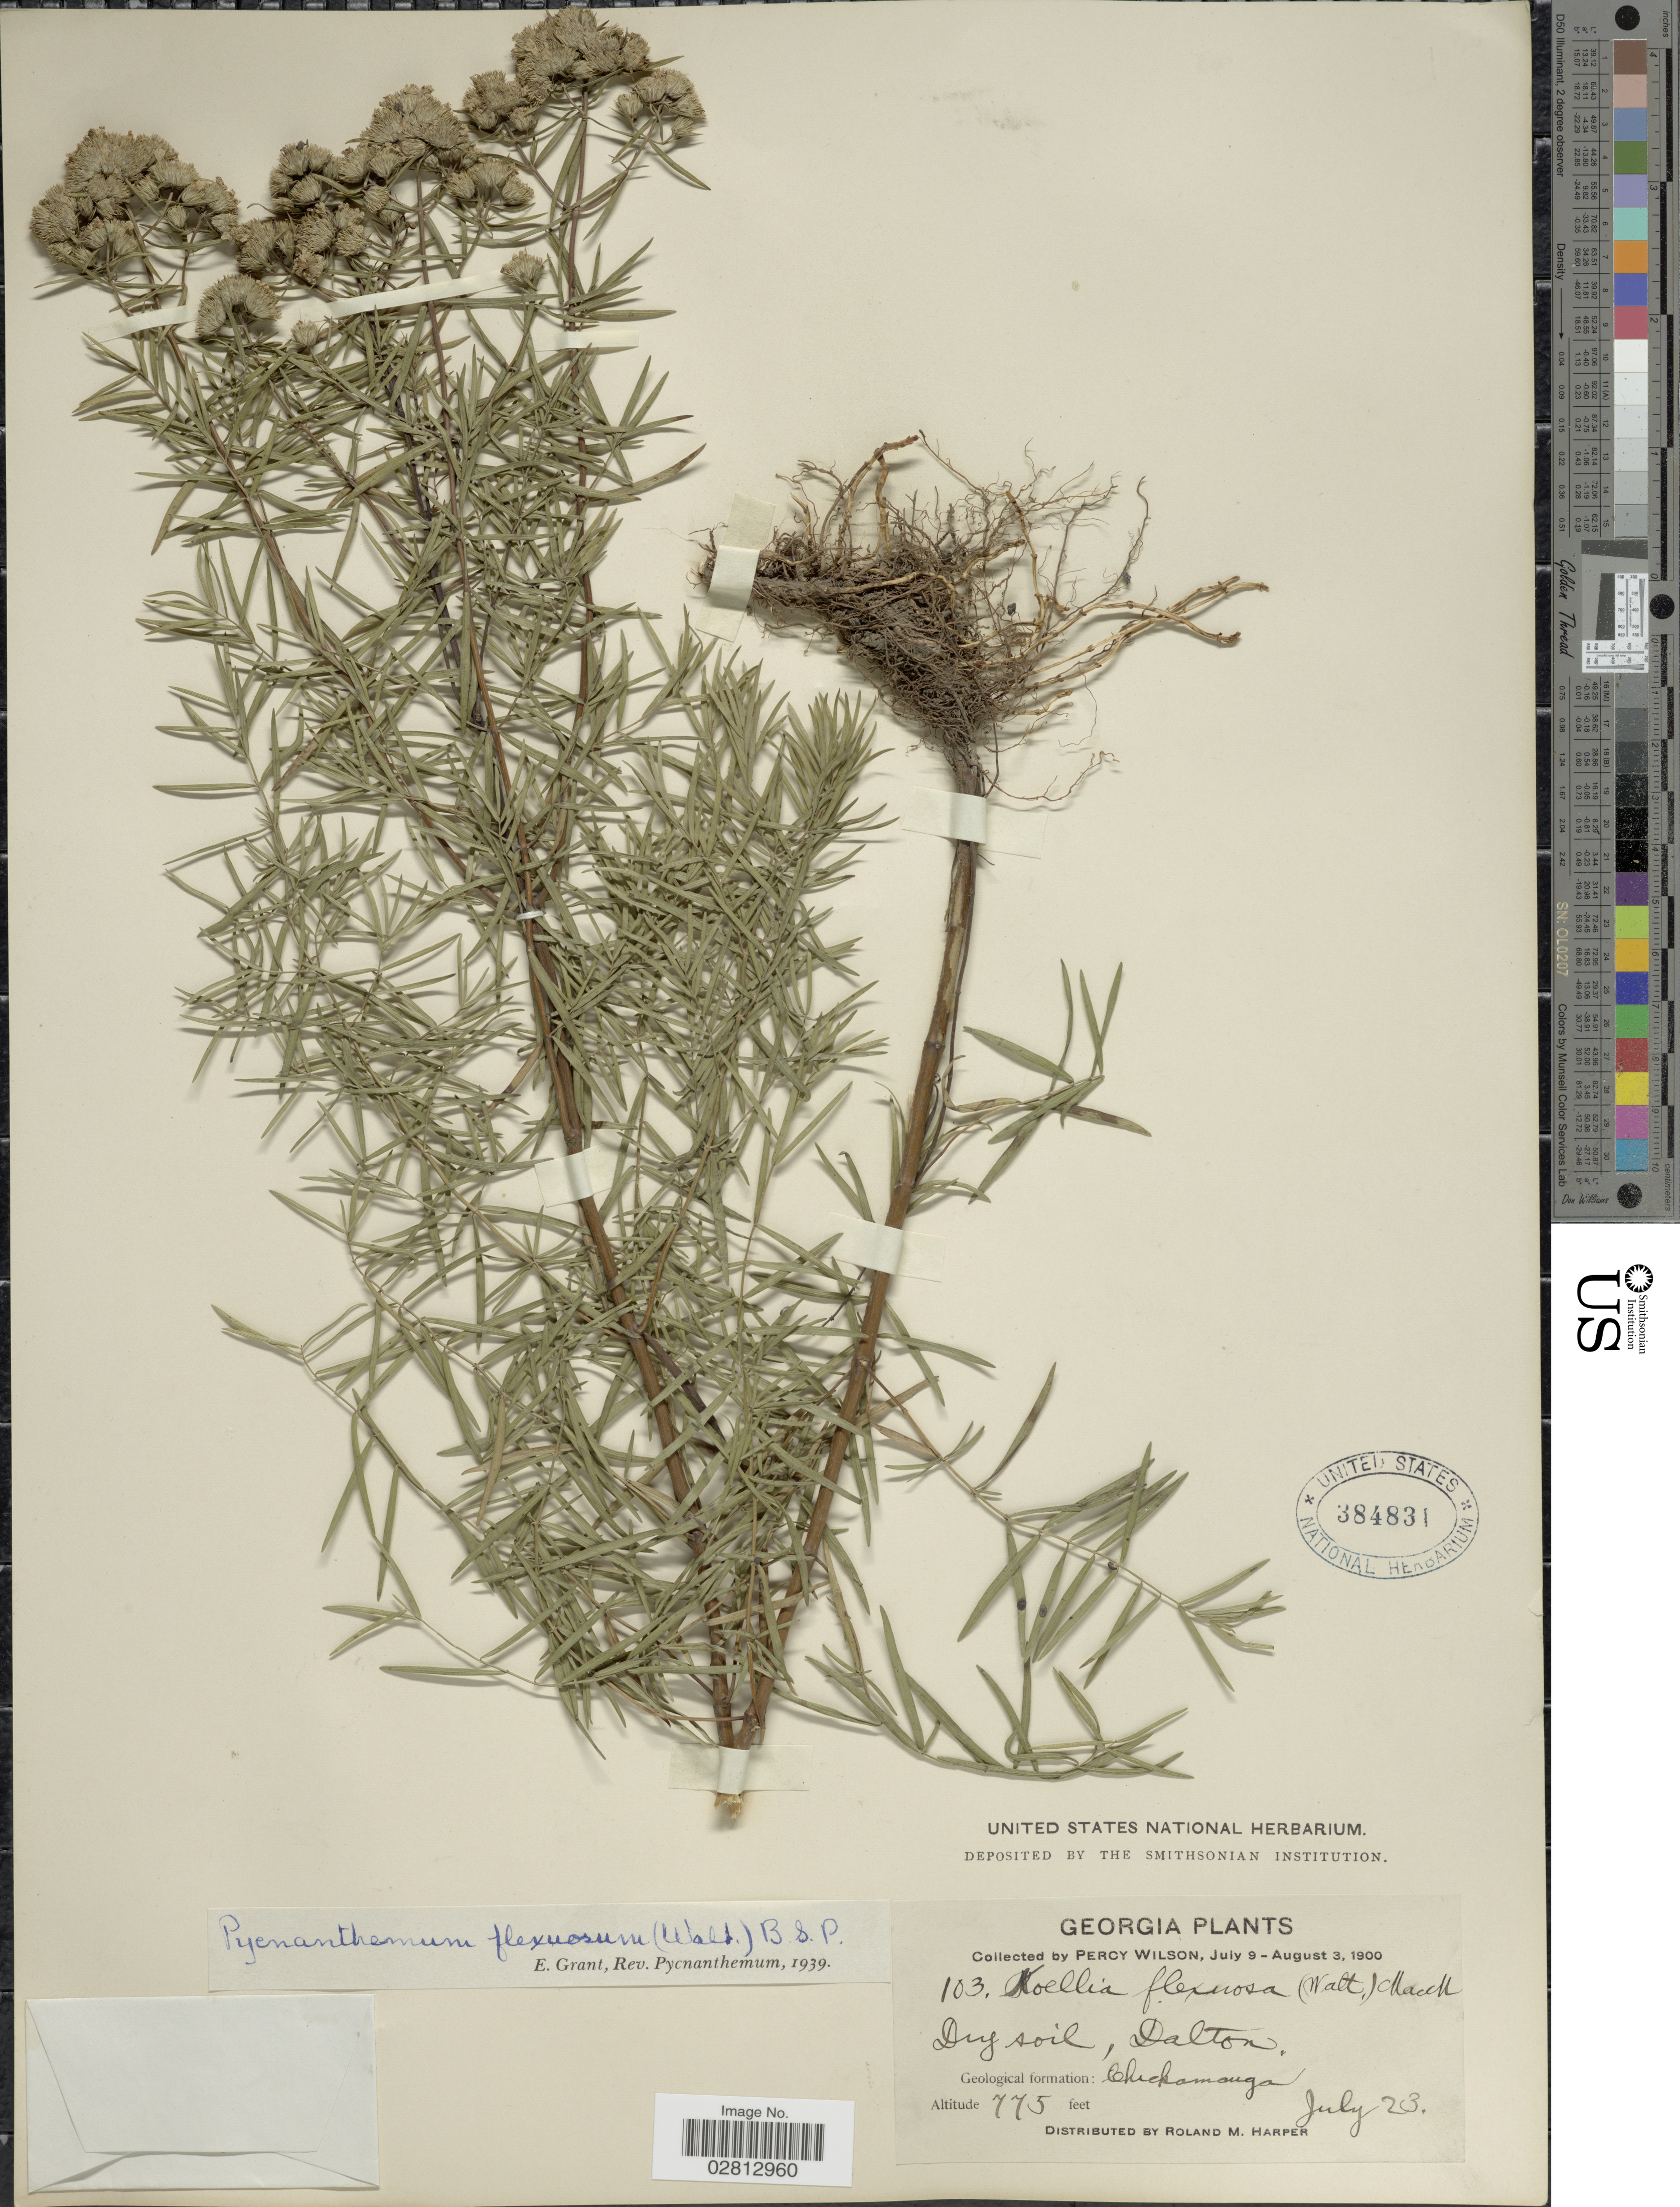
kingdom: Plantae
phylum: Tracheophyta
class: Magnoliopsida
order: Lamiales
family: Lamiaceae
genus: Pycnanthemum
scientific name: Pycnanthemum tenuifolium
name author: Schrad.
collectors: P. Wilson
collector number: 103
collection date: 1900-07-23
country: United States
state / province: Georgia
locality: Dalton. Geological formation: Chickamouga.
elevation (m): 236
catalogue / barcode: US 384831